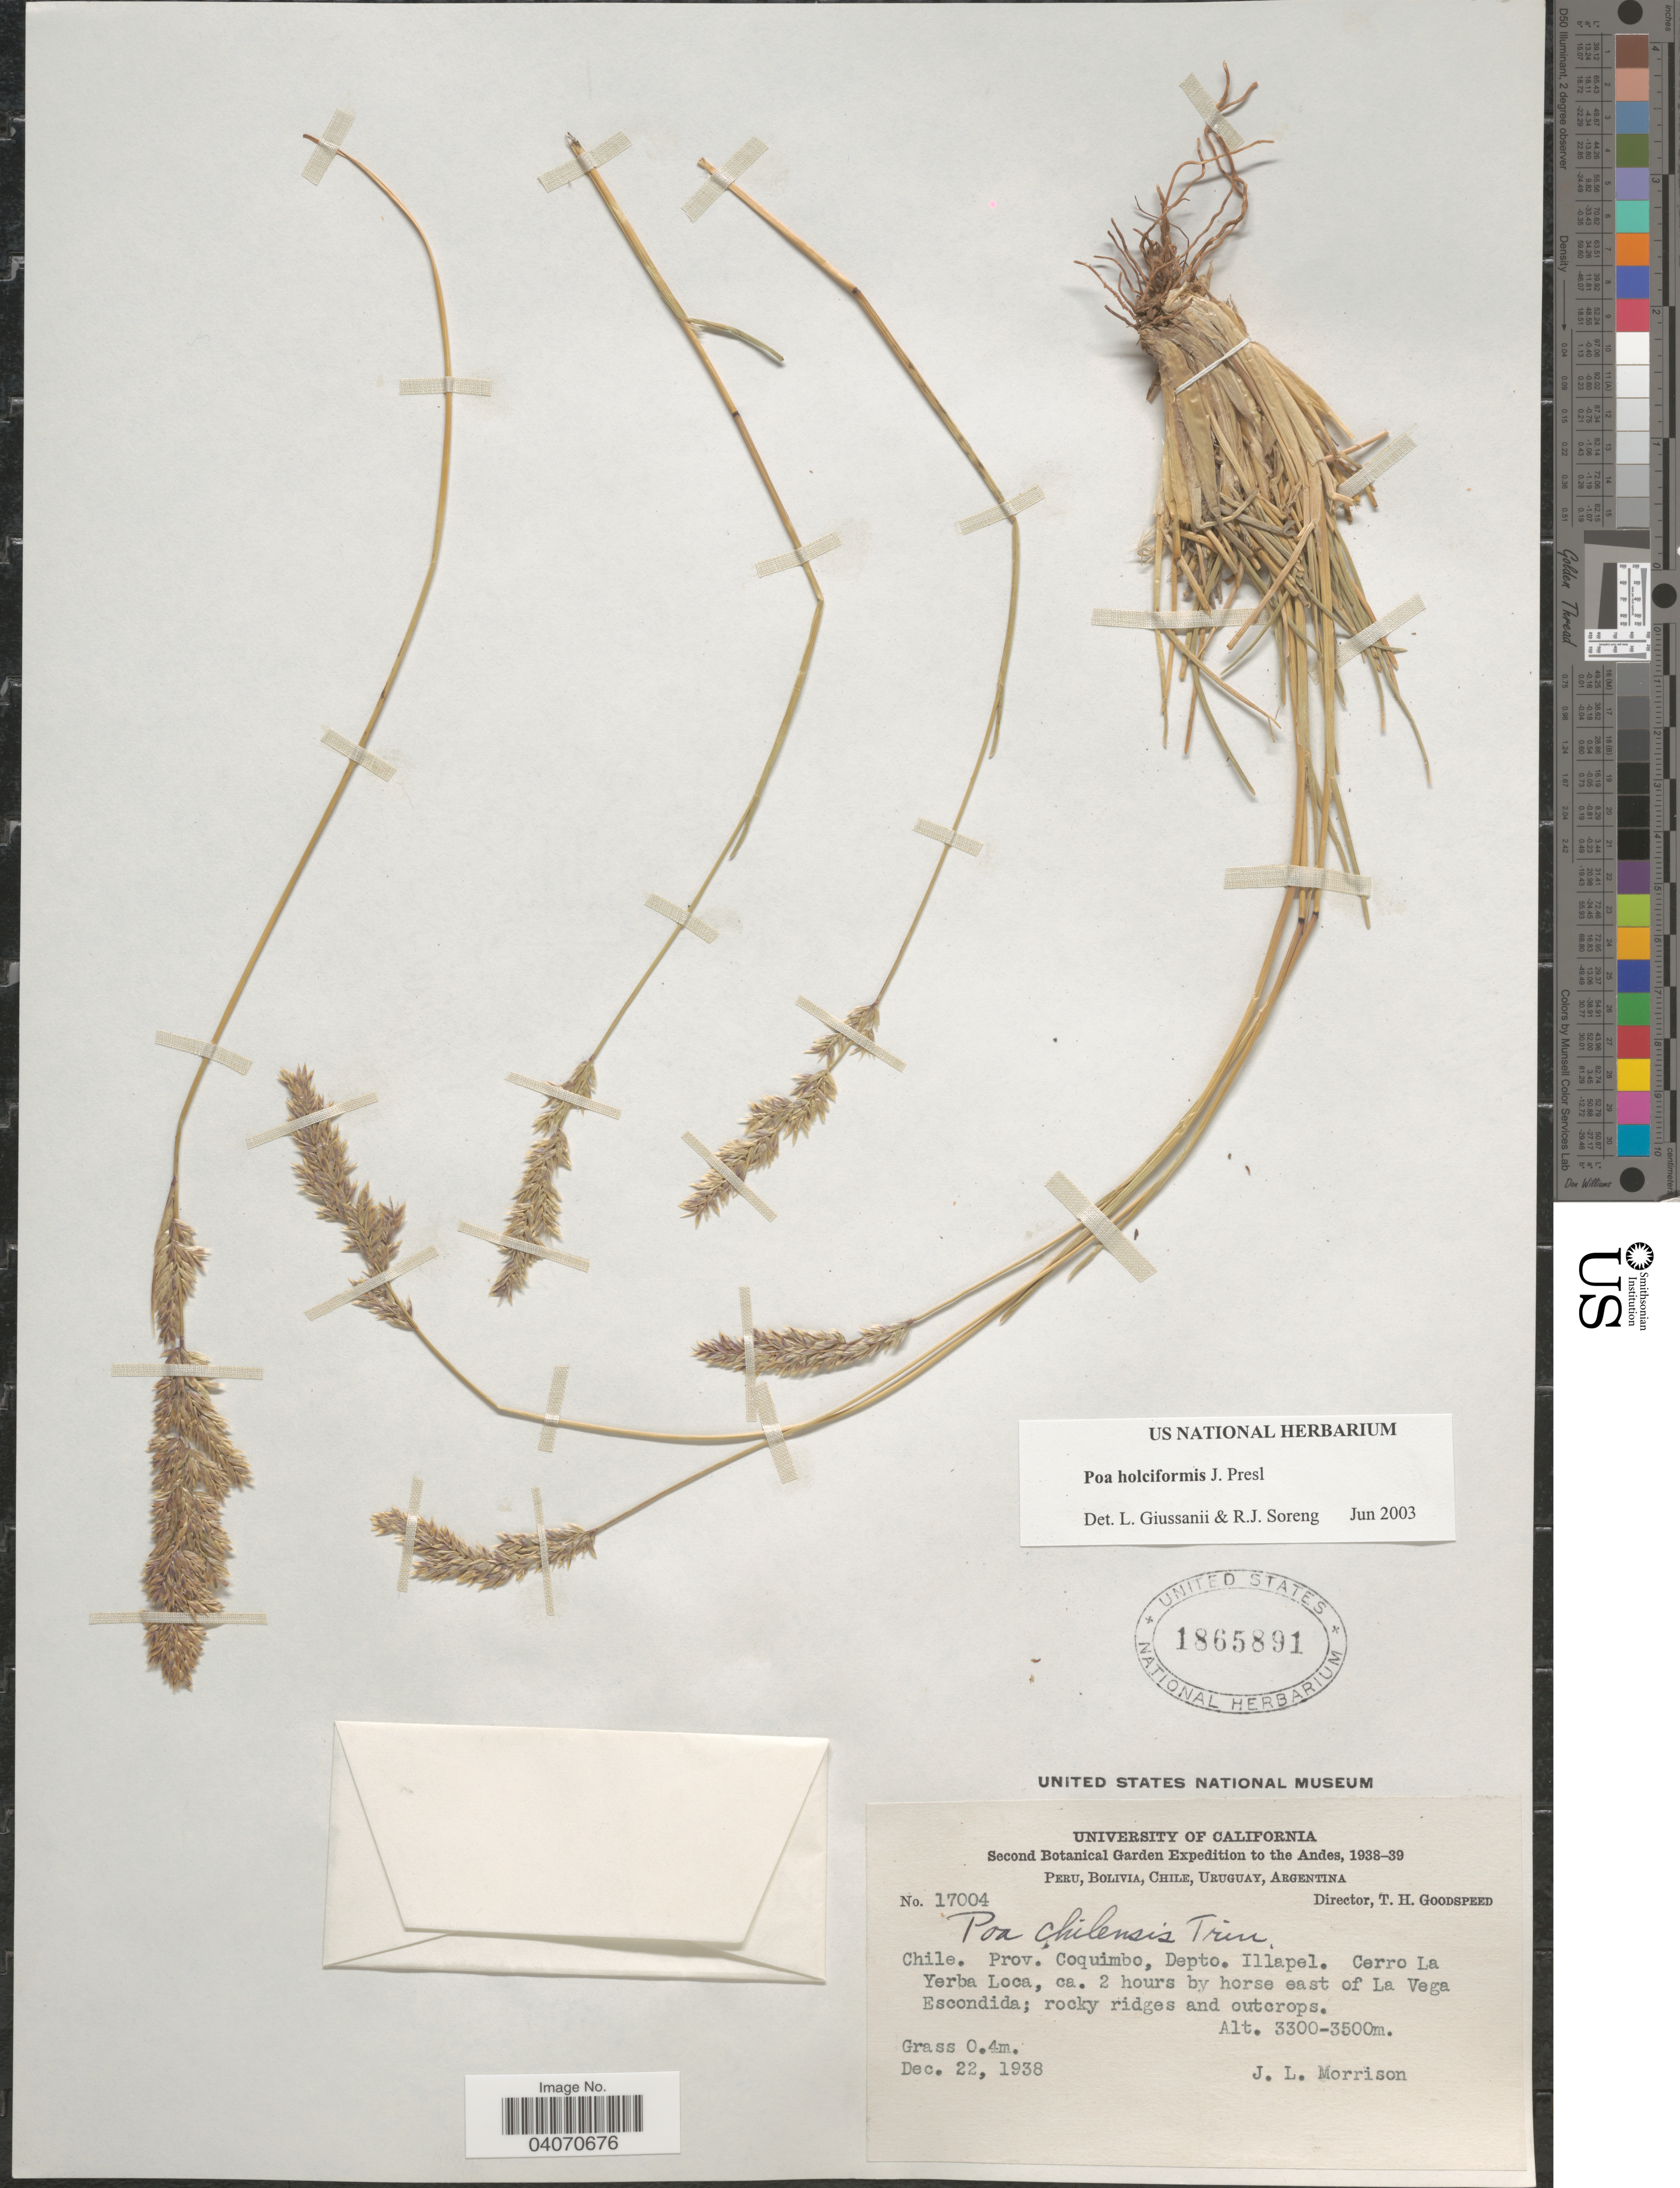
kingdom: Plantae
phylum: Tracheophyta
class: Liliopsida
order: Poales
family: Poaceae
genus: Poa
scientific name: Poa holciformis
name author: J. Presl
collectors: J. Morrison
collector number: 17004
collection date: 1938-12-22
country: Chile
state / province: Coquimbo (IV)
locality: Depto. Illapel. Cerro La Yerba Loca, ca. 2 hours by horse east of La Vega Escondida.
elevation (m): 3300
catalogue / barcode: US 1865891